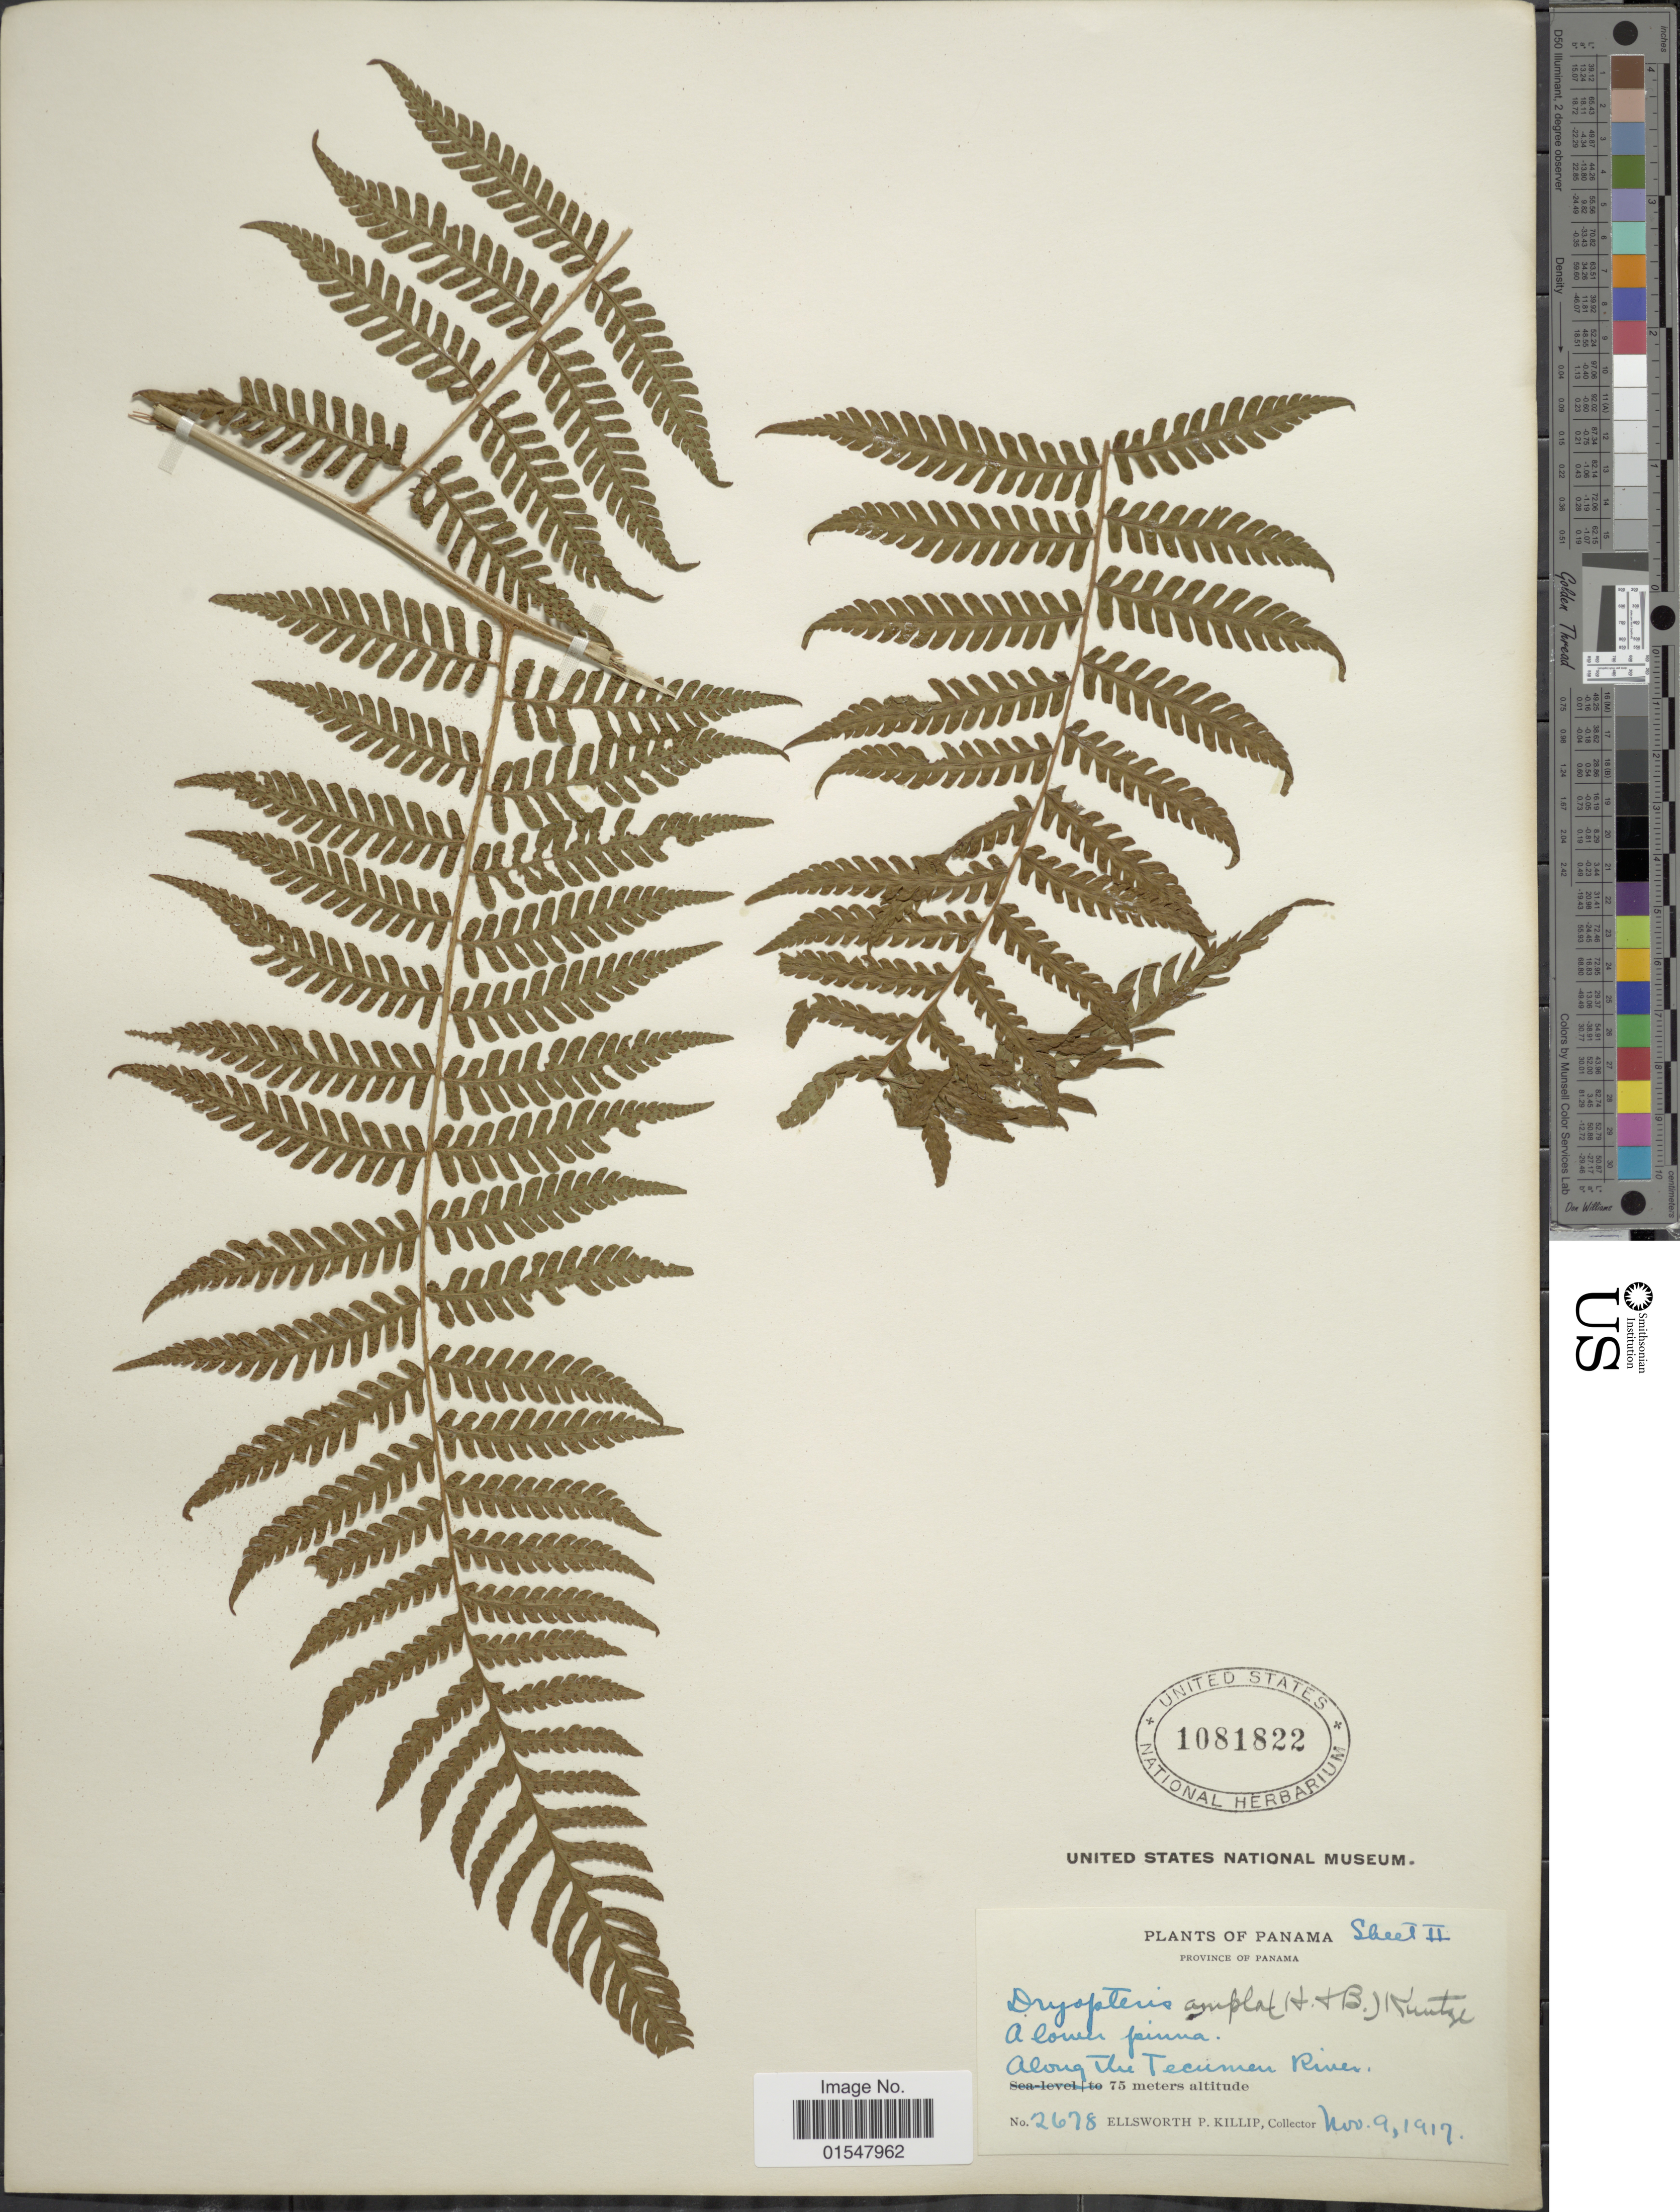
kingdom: Plantae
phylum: Tracheophyta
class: Polypodiopsida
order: Polypodiales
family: Dryopteridaceae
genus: Ctenitis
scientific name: Ctenitis sloanei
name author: (Poepp. ex Spreng.) C.V. Morton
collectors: E. P. Killip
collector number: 2678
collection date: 1917-11-09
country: Panama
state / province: Panamá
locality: Along the Tocumen River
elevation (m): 75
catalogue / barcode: US 1081822